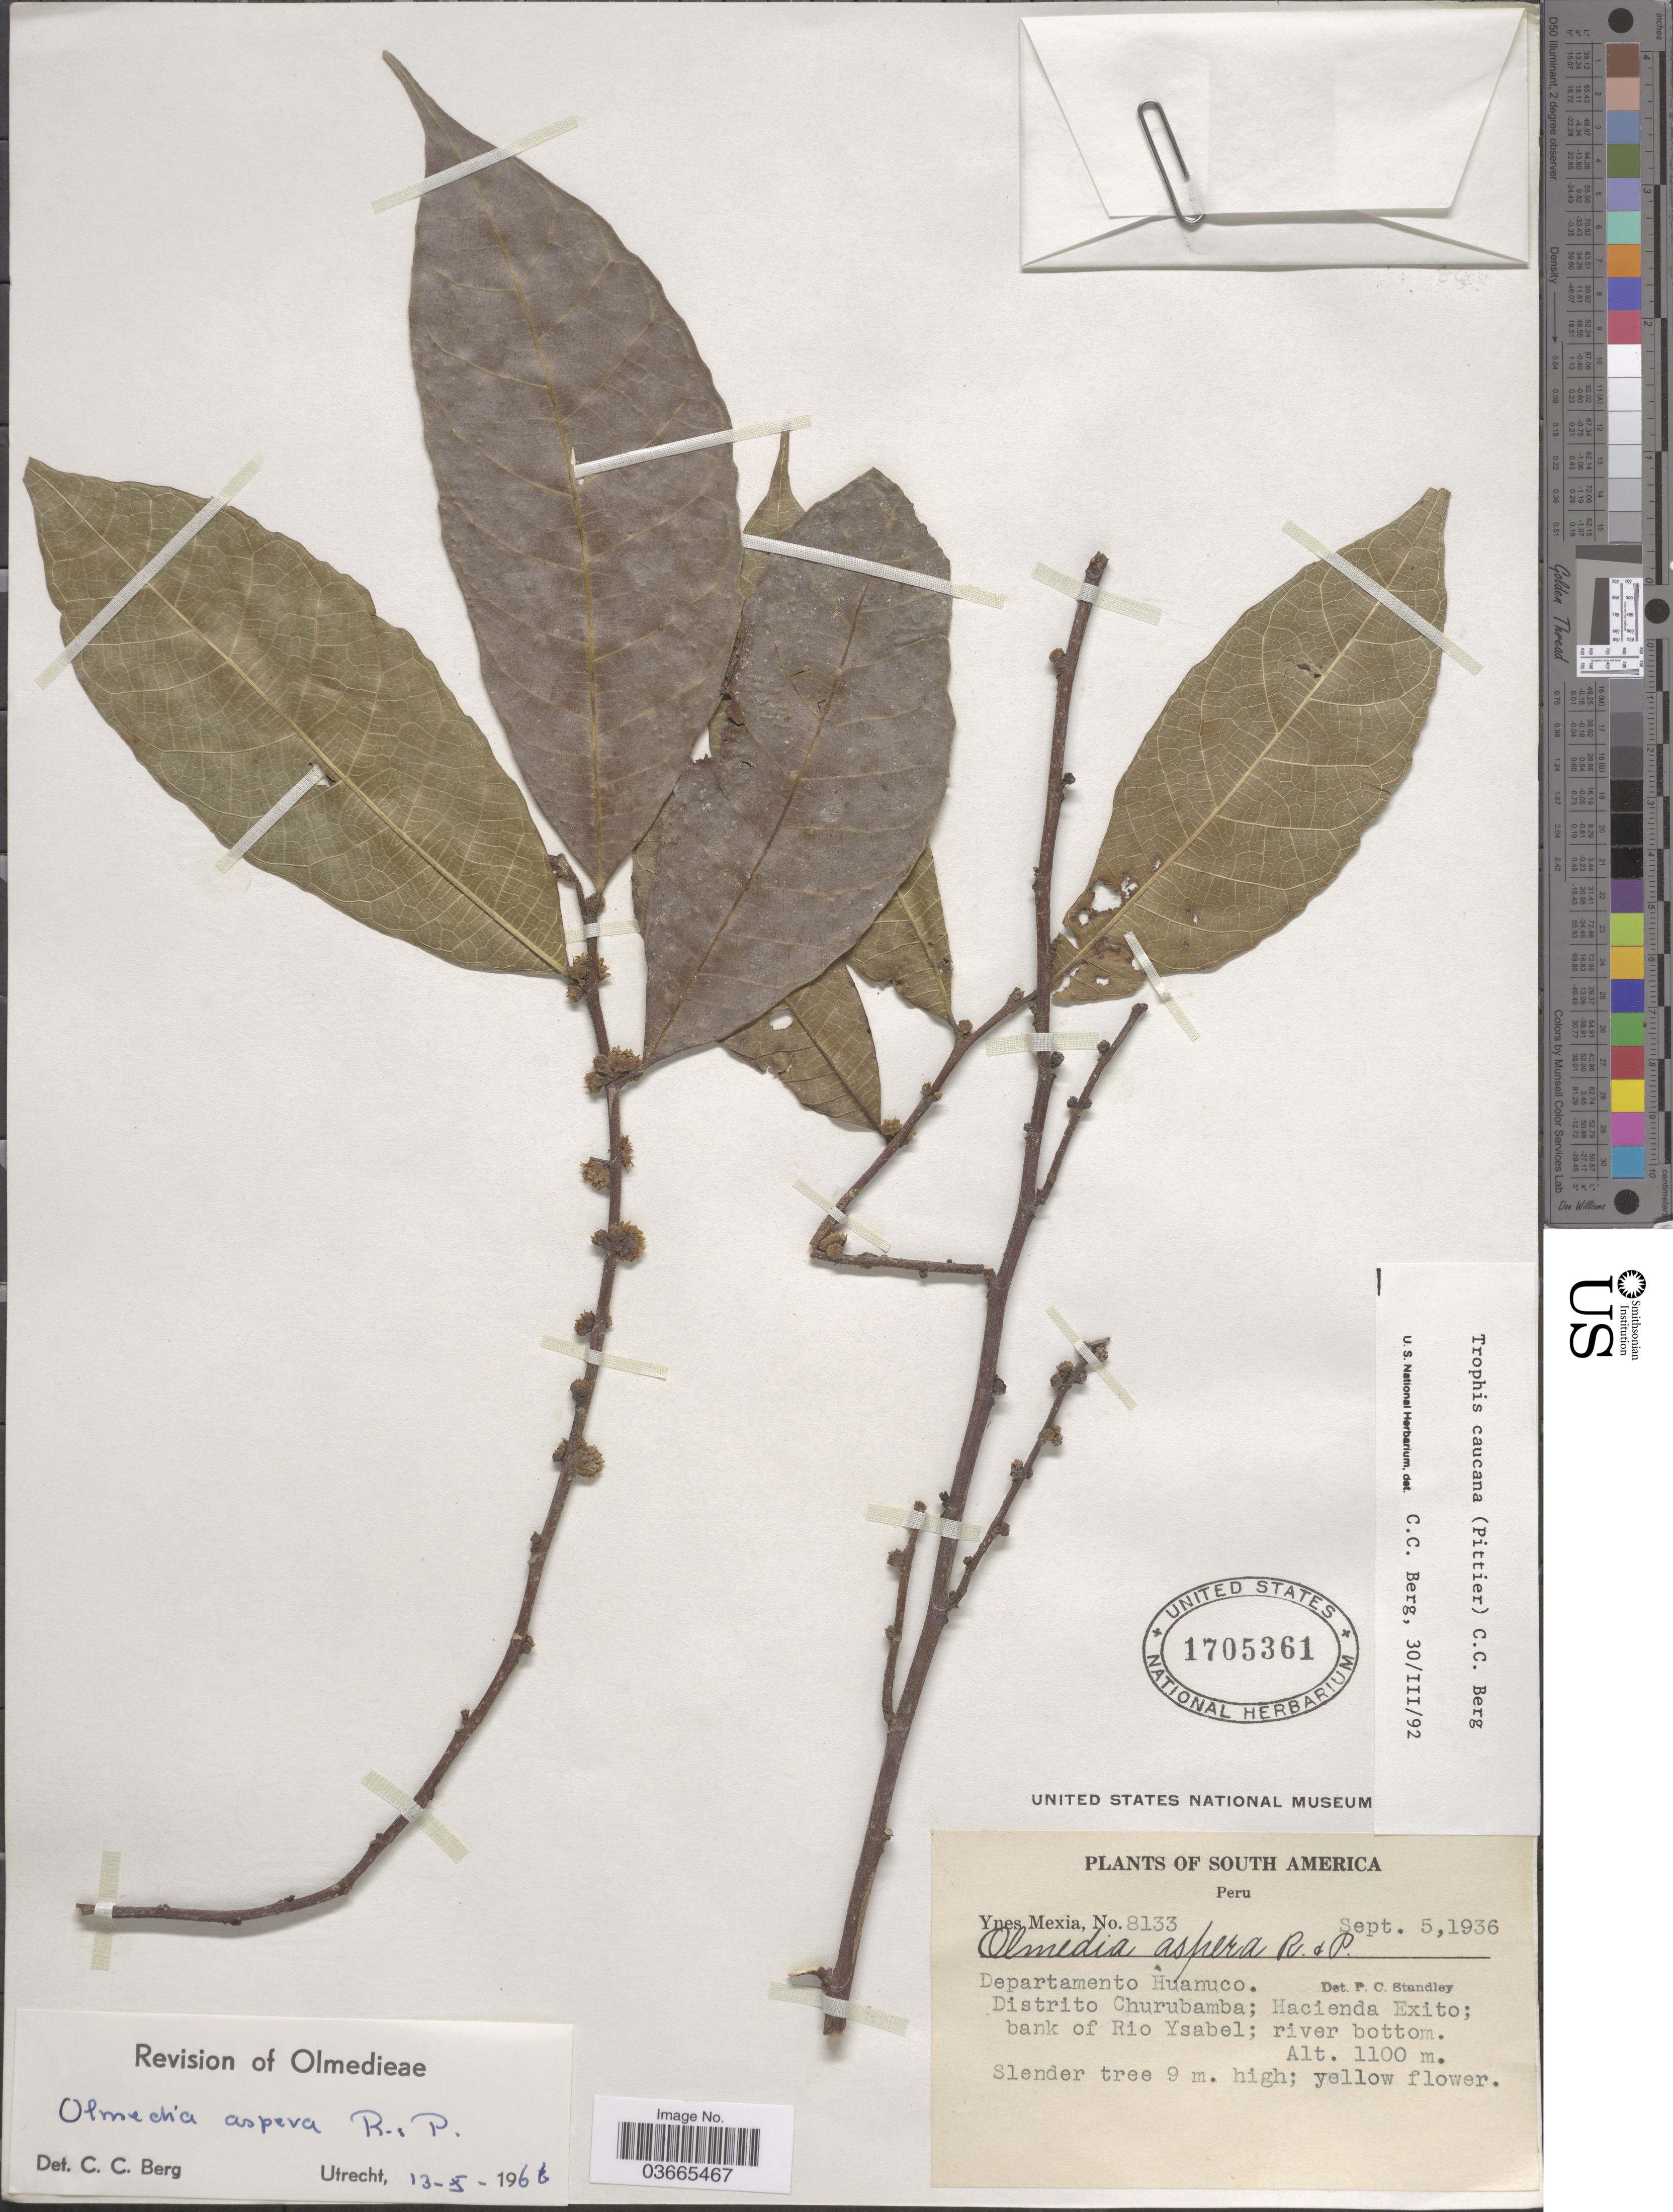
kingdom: Plantae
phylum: Tracheophyta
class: Magnoliopsida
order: Rosales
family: Moraceae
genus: Olmedia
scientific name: Olmedia aspera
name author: Ruiz & Pav.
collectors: Y. Mexia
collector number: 8133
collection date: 1936-09-05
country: Peru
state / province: Huánuco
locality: Departamento Huanuco. Distrito Churubamba; Hacienda Exito; bank of Rio Ysabel; river bottom.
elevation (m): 1100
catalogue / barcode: US 1705361